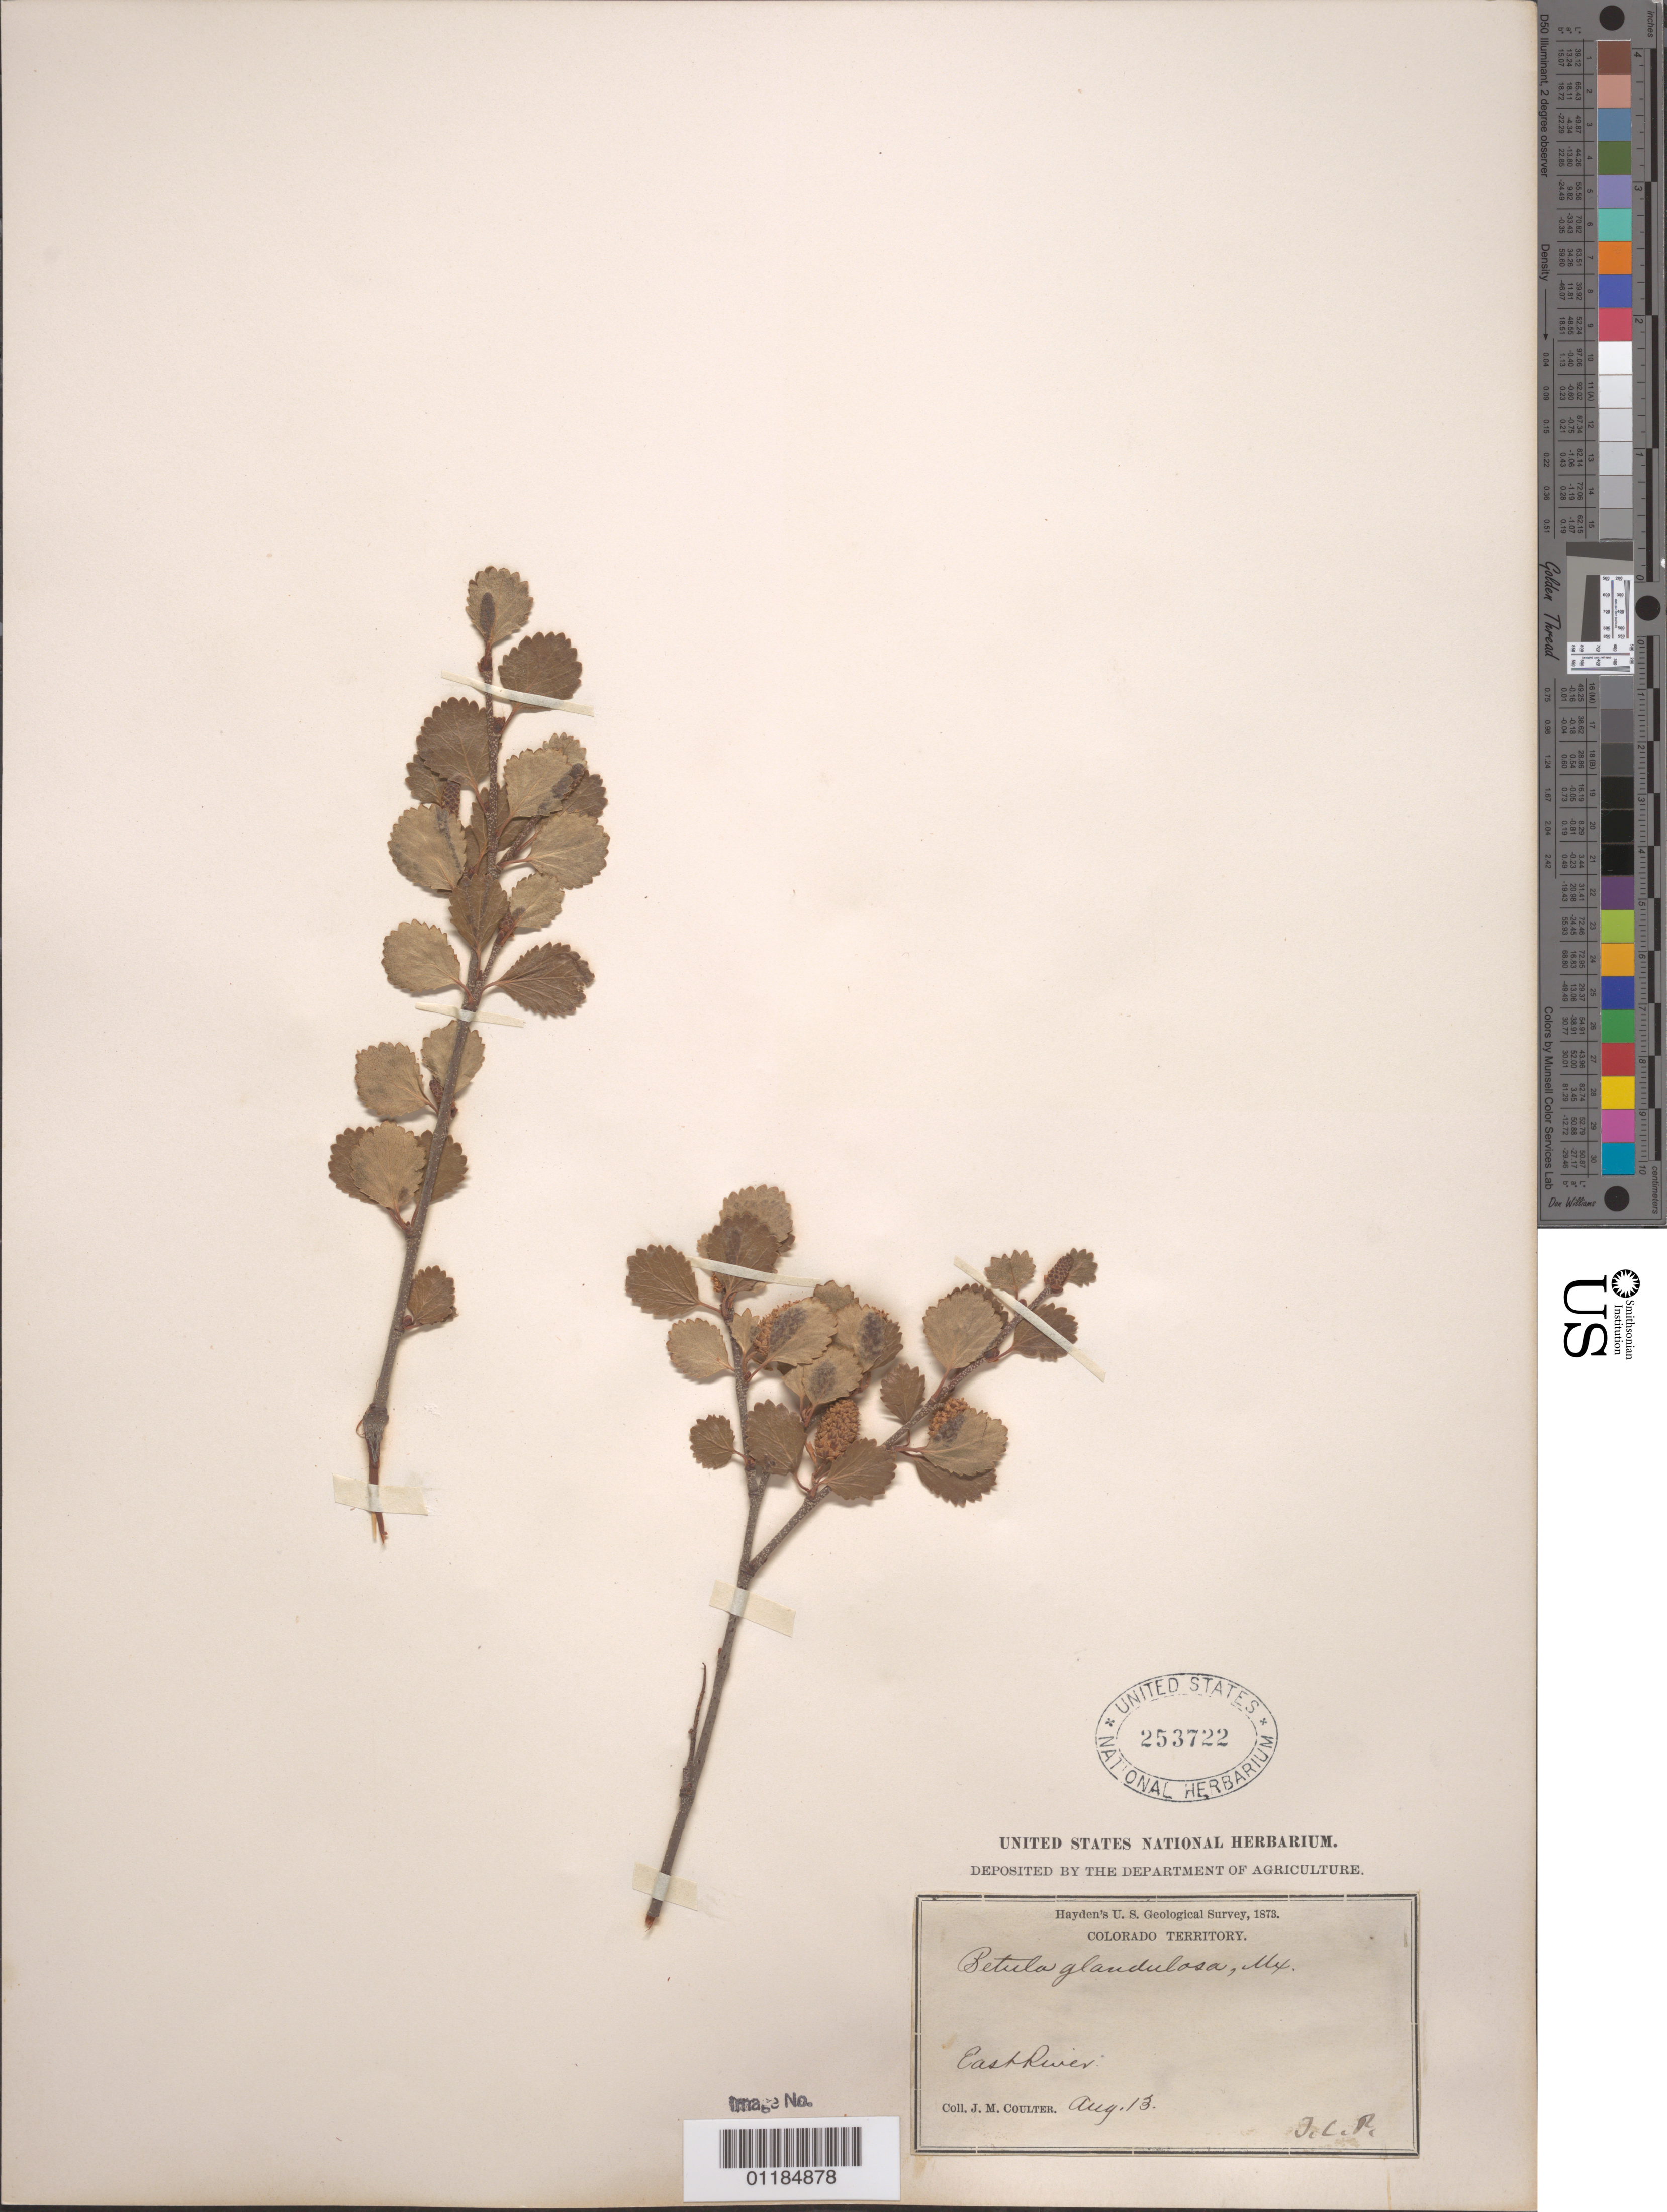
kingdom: Plantae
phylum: Tracheophyta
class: Magnoliopsida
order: Fagales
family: Betulaceae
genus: Betula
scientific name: Betula glandulosa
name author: Michx.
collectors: J. M. Coulter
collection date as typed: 13 Aug 1873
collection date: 1873-08-13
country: United States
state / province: Colorado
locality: East River.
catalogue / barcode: US 253722